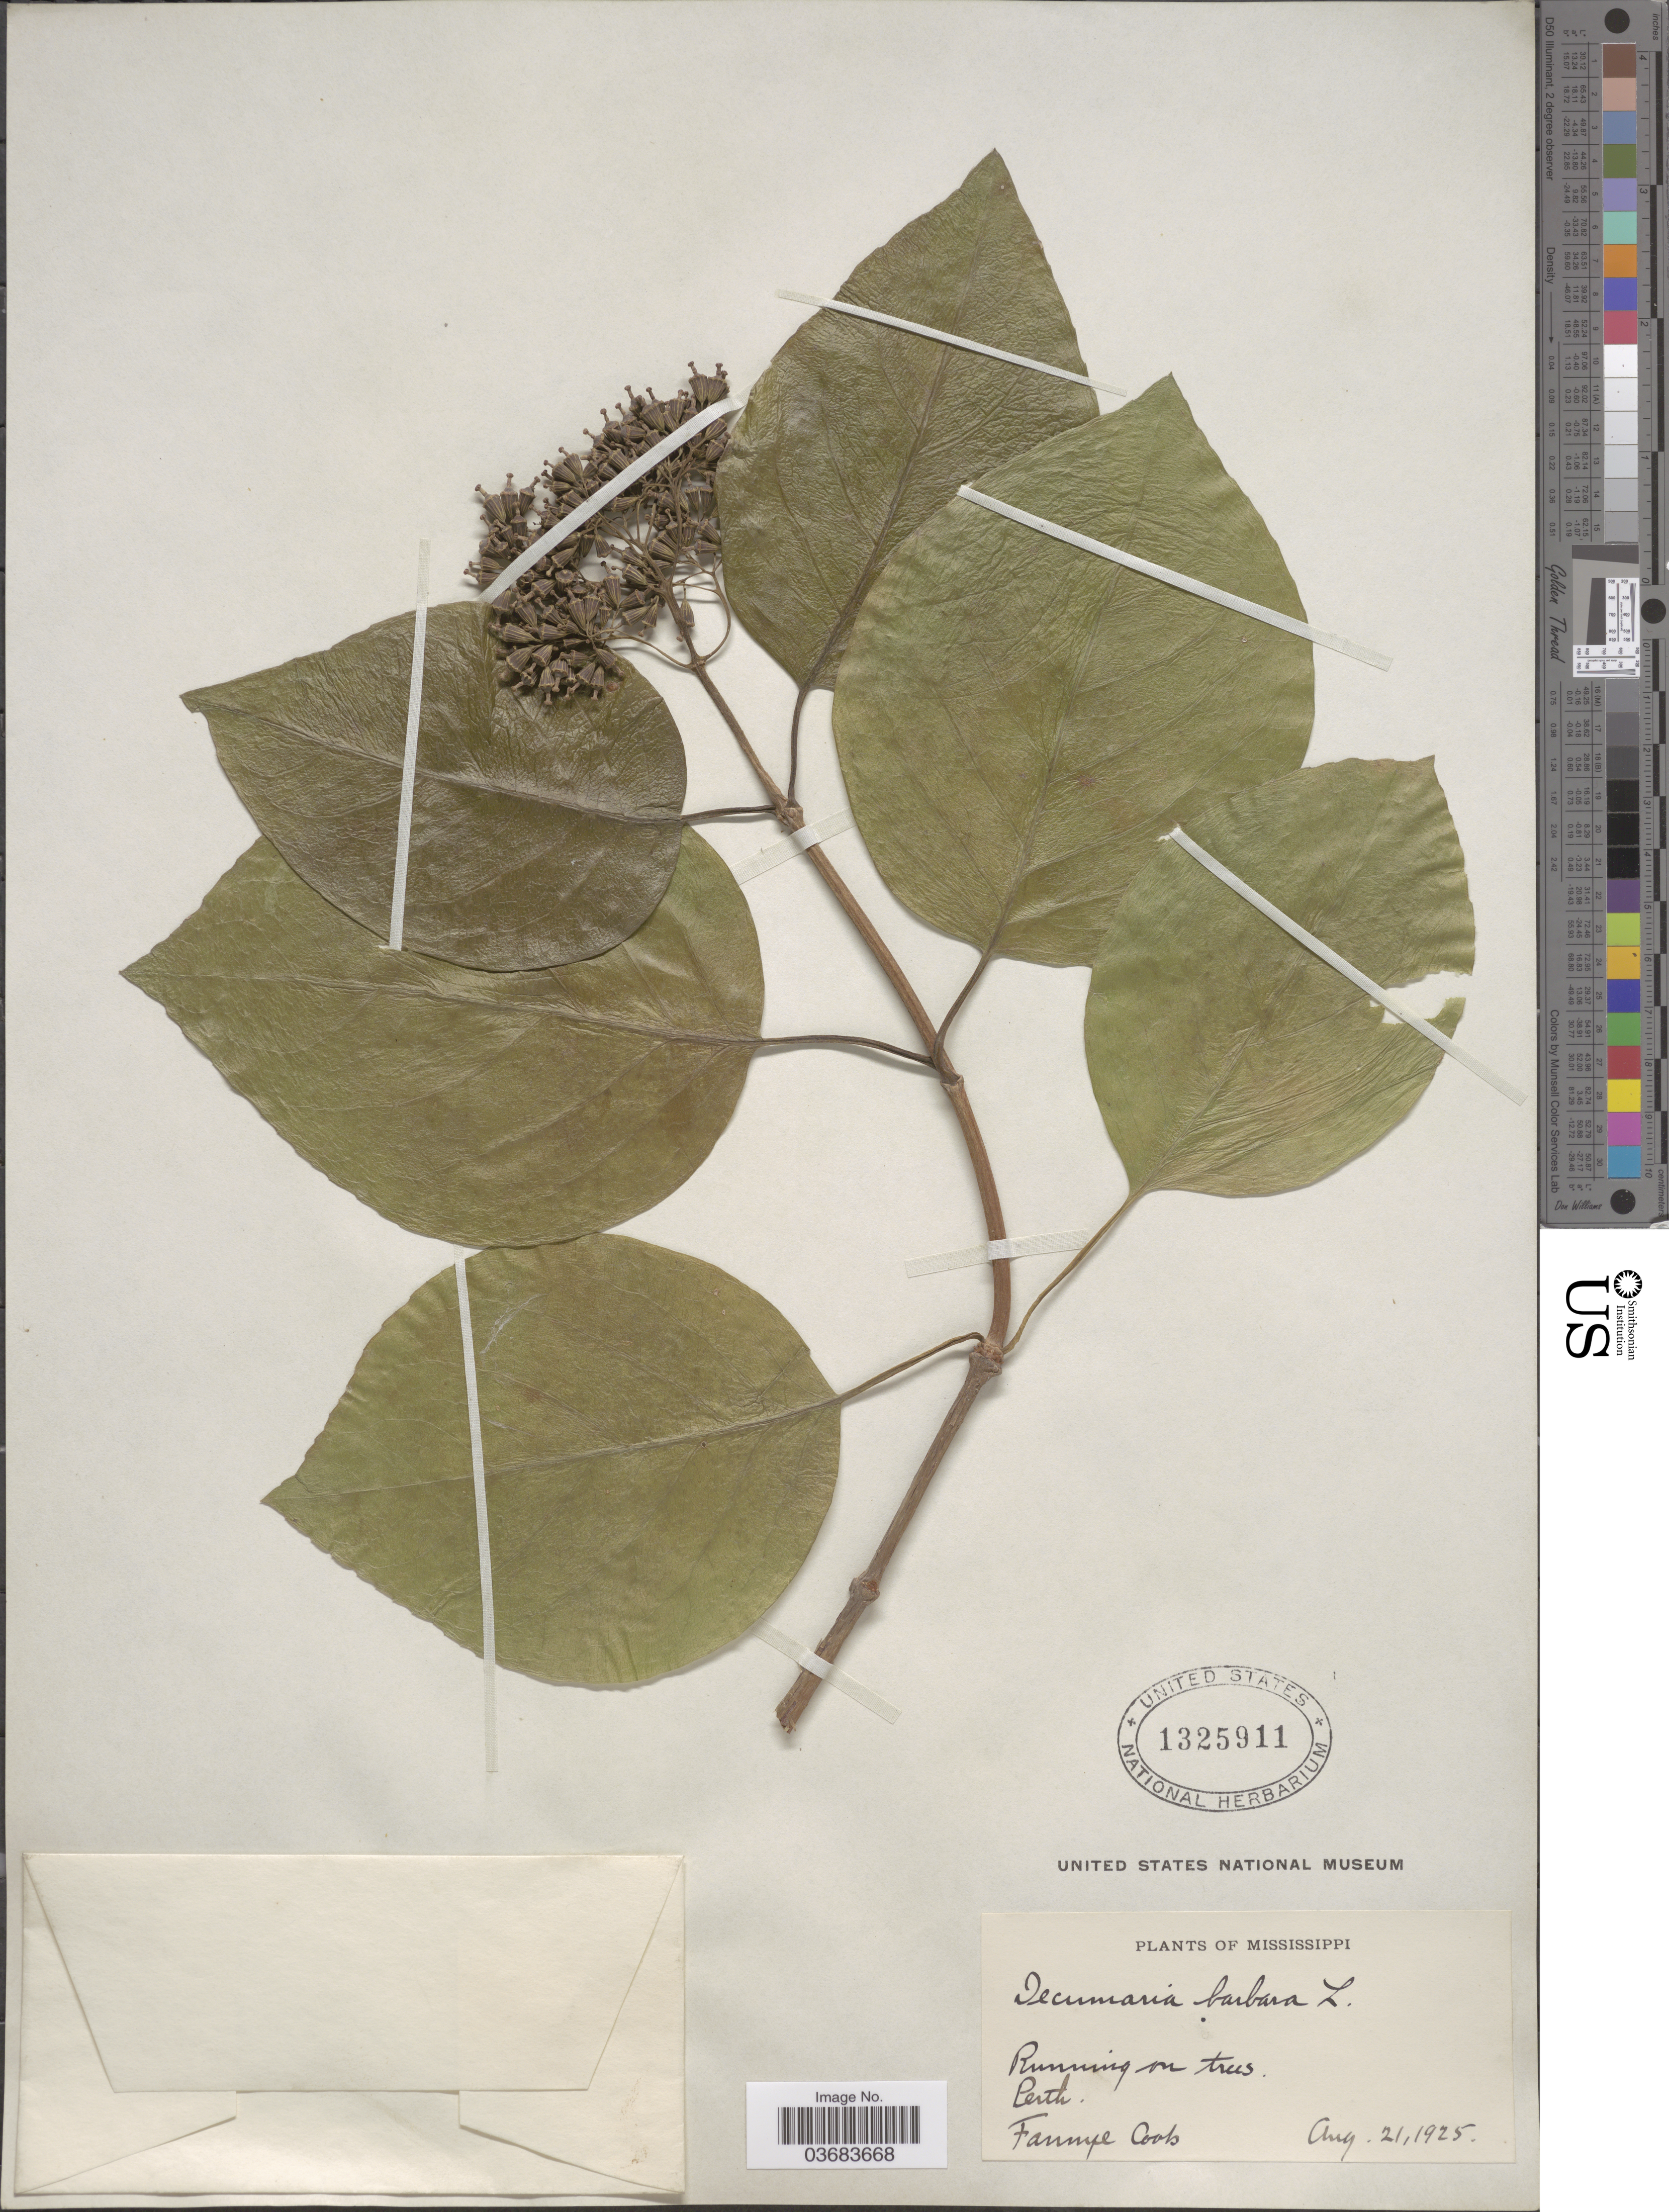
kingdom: Plantae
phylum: Tracheophyta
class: Magnoliopsida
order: Cornales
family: Hydrangeaceae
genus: Hydrangea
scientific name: Hydrangea barbara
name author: (L.) Bernd Schulz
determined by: Strong, Mark T., (BOT), Smithsonian Institution - National Museum of Natural History (UNITED STATES)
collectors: F. Coob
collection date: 1925-08-21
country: United States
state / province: Mississippi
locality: Running on trees. Perth.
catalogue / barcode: US 1325911